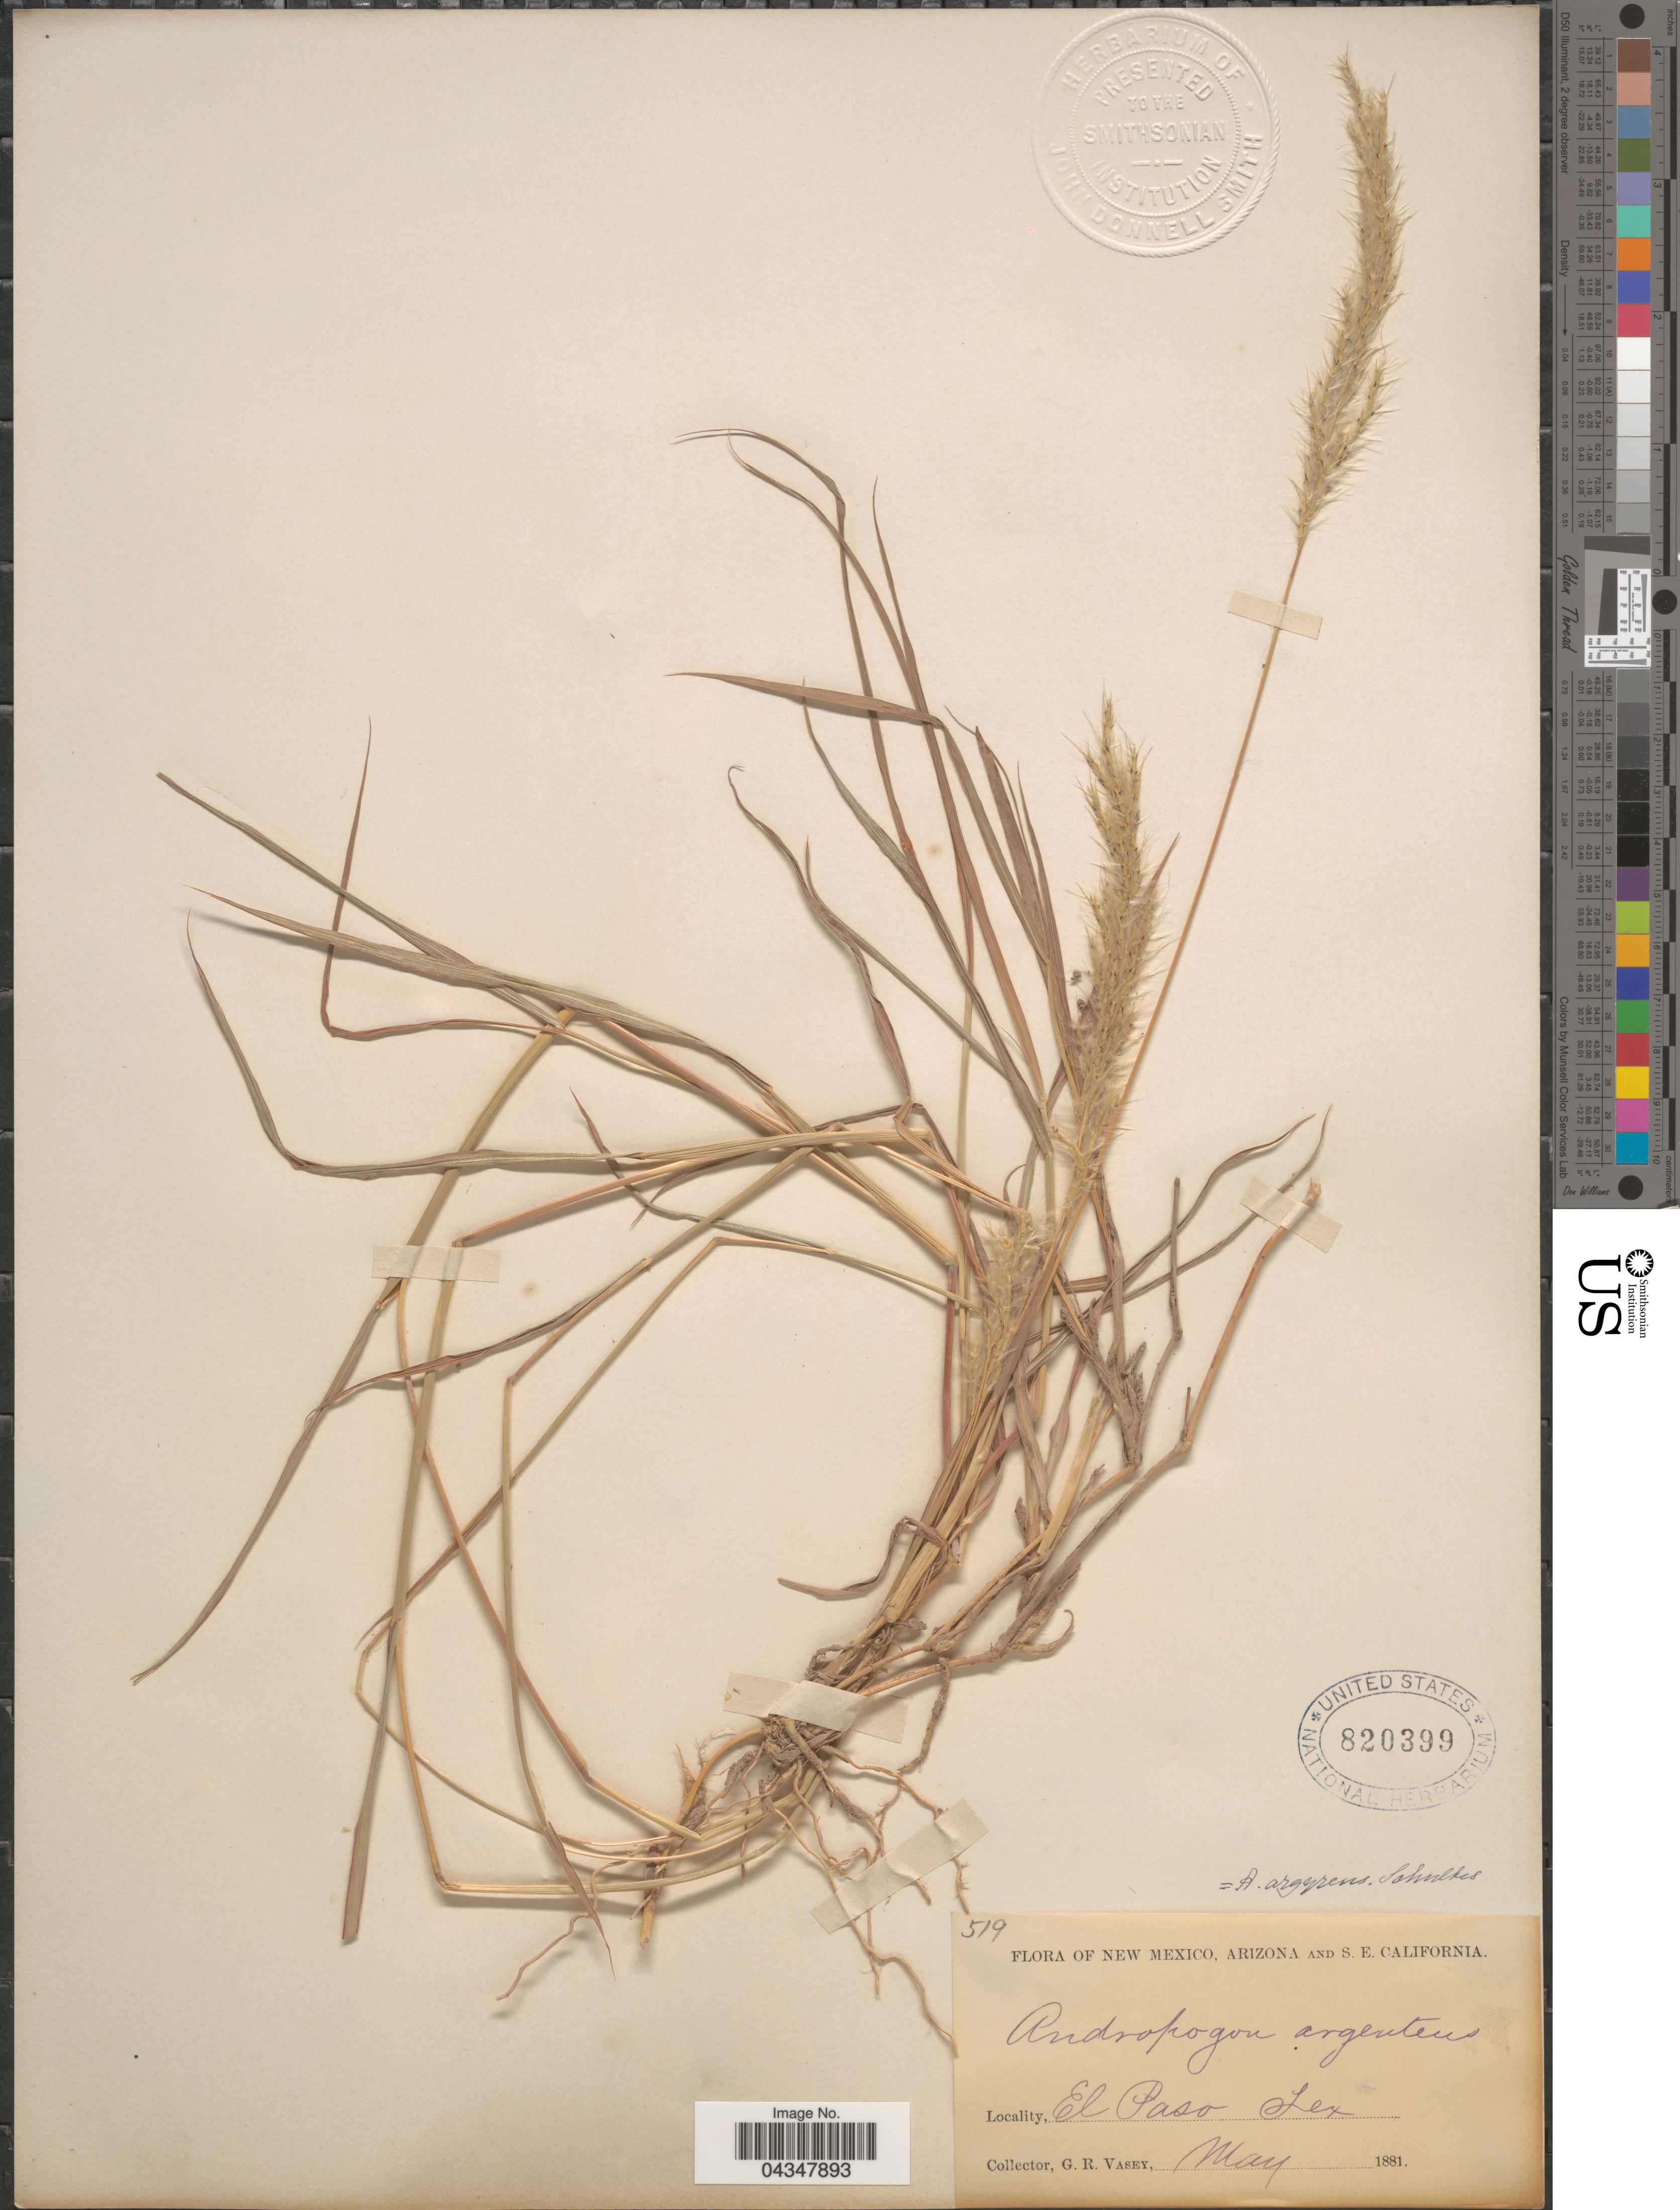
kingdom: Plantae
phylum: Tracheophyta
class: Liliopsida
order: Poales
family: Poaceae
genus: Bothriochloa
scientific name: Bothriochloa saccharoides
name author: (Sw.) Rydb.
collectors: G. R. Vasey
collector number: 519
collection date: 1881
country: United States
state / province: Texas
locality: El Paso.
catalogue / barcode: US 820399